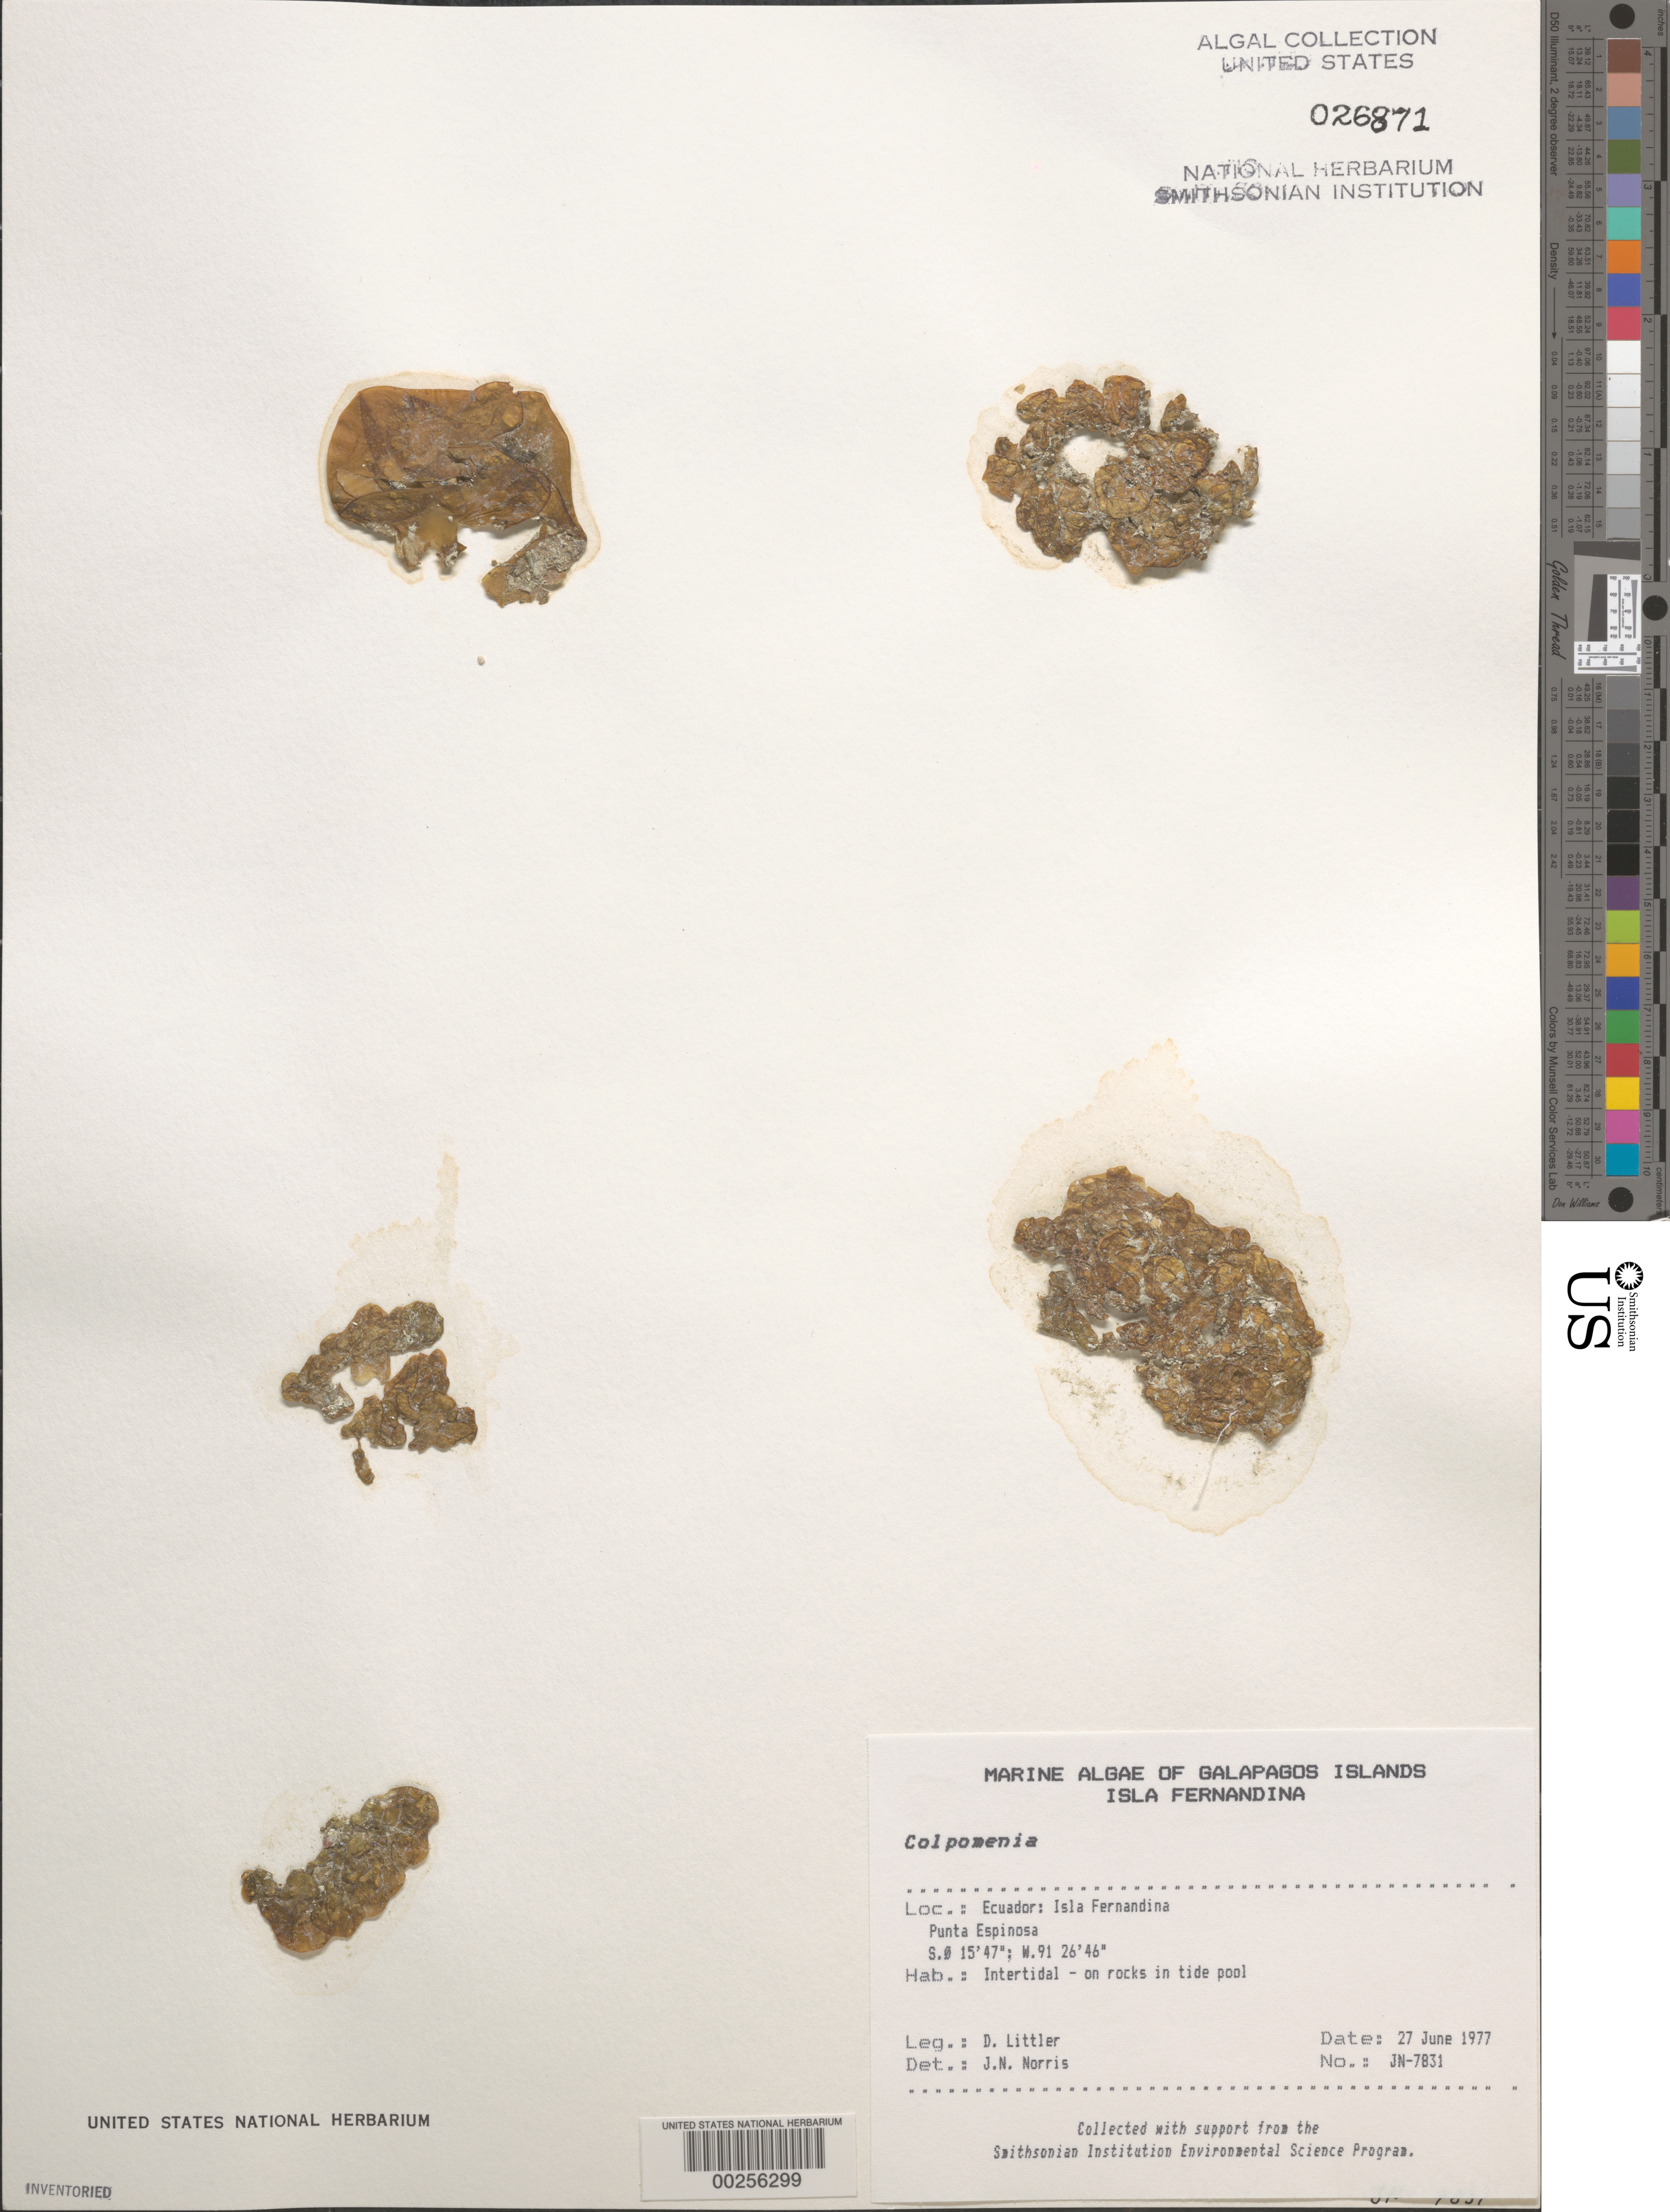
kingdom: Chromista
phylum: Ochrophyta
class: Phaeophyceae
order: Scytosiphonales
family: Scytosiphonaceae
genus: Colpomenia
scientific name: Colpomenia sp.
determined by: Norris, James N.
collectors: D. S. Littler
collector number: Jn-7831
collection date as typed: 27 Jun 1977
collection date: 1977-06-27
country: Ecuador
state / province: Colón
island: Fernandina [Narborough]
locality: Punta Espinosa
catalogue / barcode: US 26871